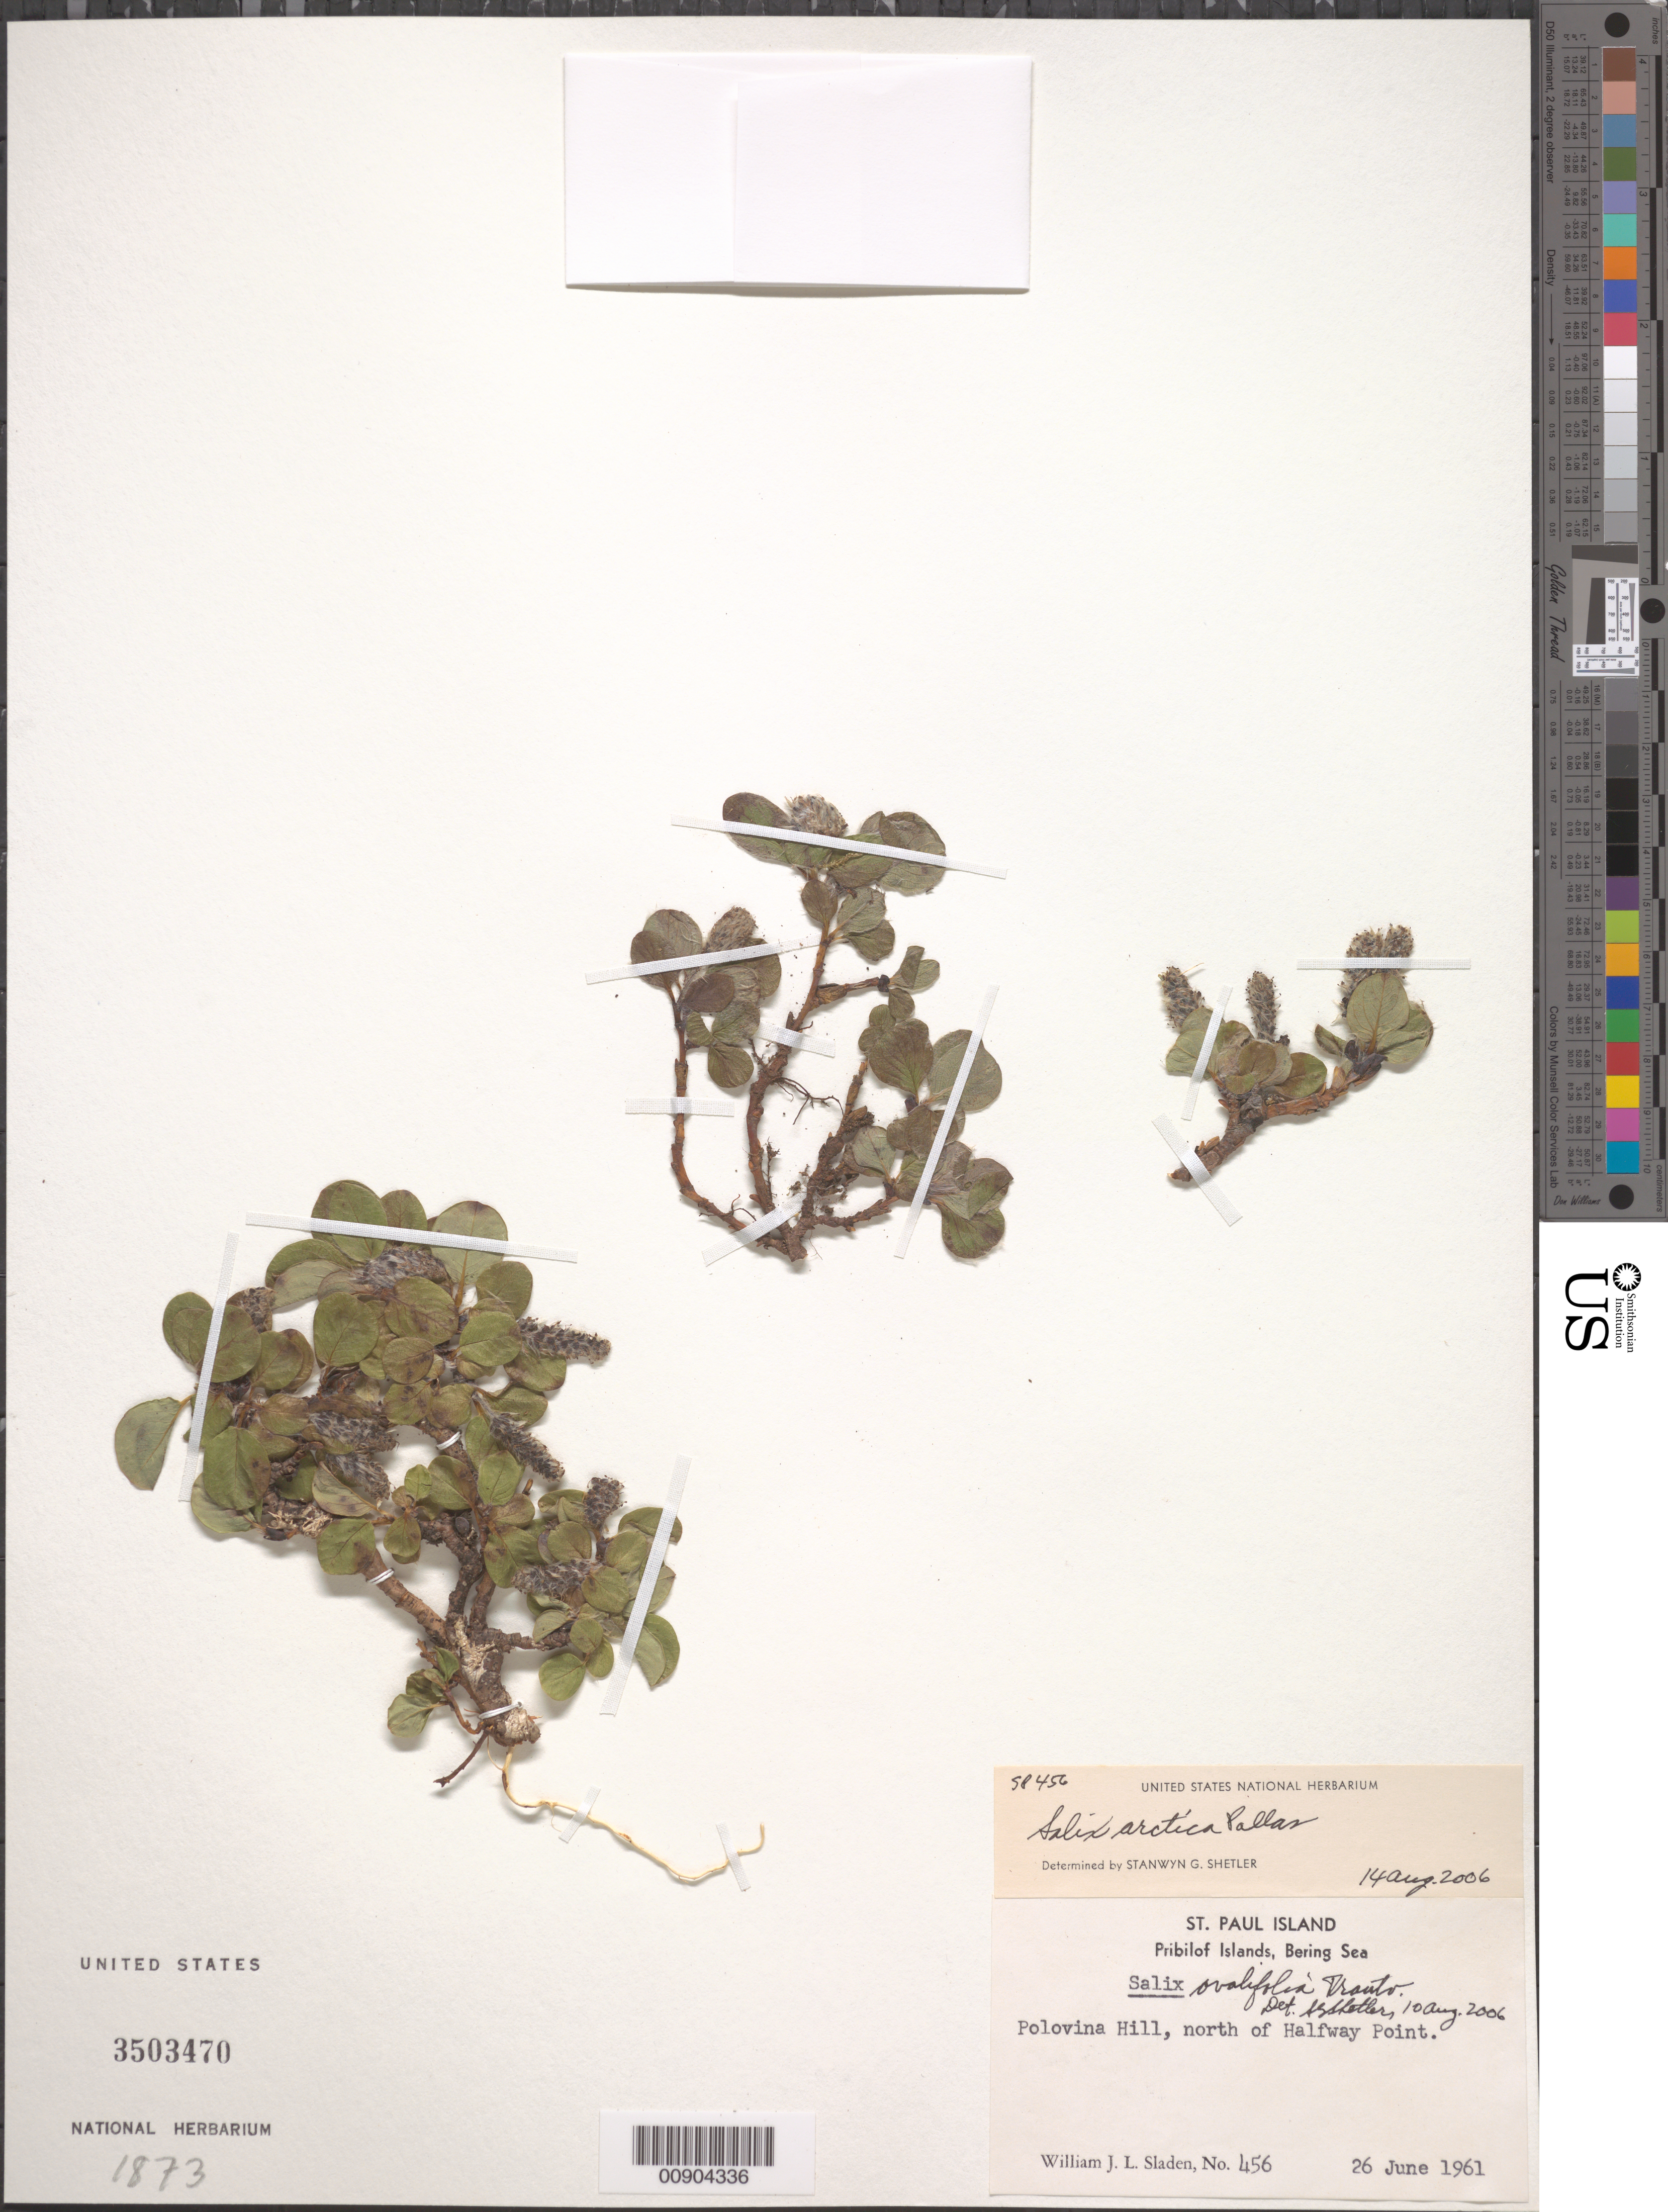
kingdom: Plantae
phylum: Tracheophyta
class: Magnoliopsida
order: Malpighiales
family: Salicaceae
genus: Salix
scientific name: Salix arctica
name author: Pall.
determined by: Shetler, Stanwyn G., (US), NMNH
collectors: W. Sladen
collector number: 456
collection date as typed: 26 Jun 1961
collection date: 1961-06-26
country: United States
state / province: Alaska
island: St. Paul Island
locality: Polovina Hill, north of Halfway Point., Bering Sea, Pribilof Islands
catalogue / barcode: US 3503470